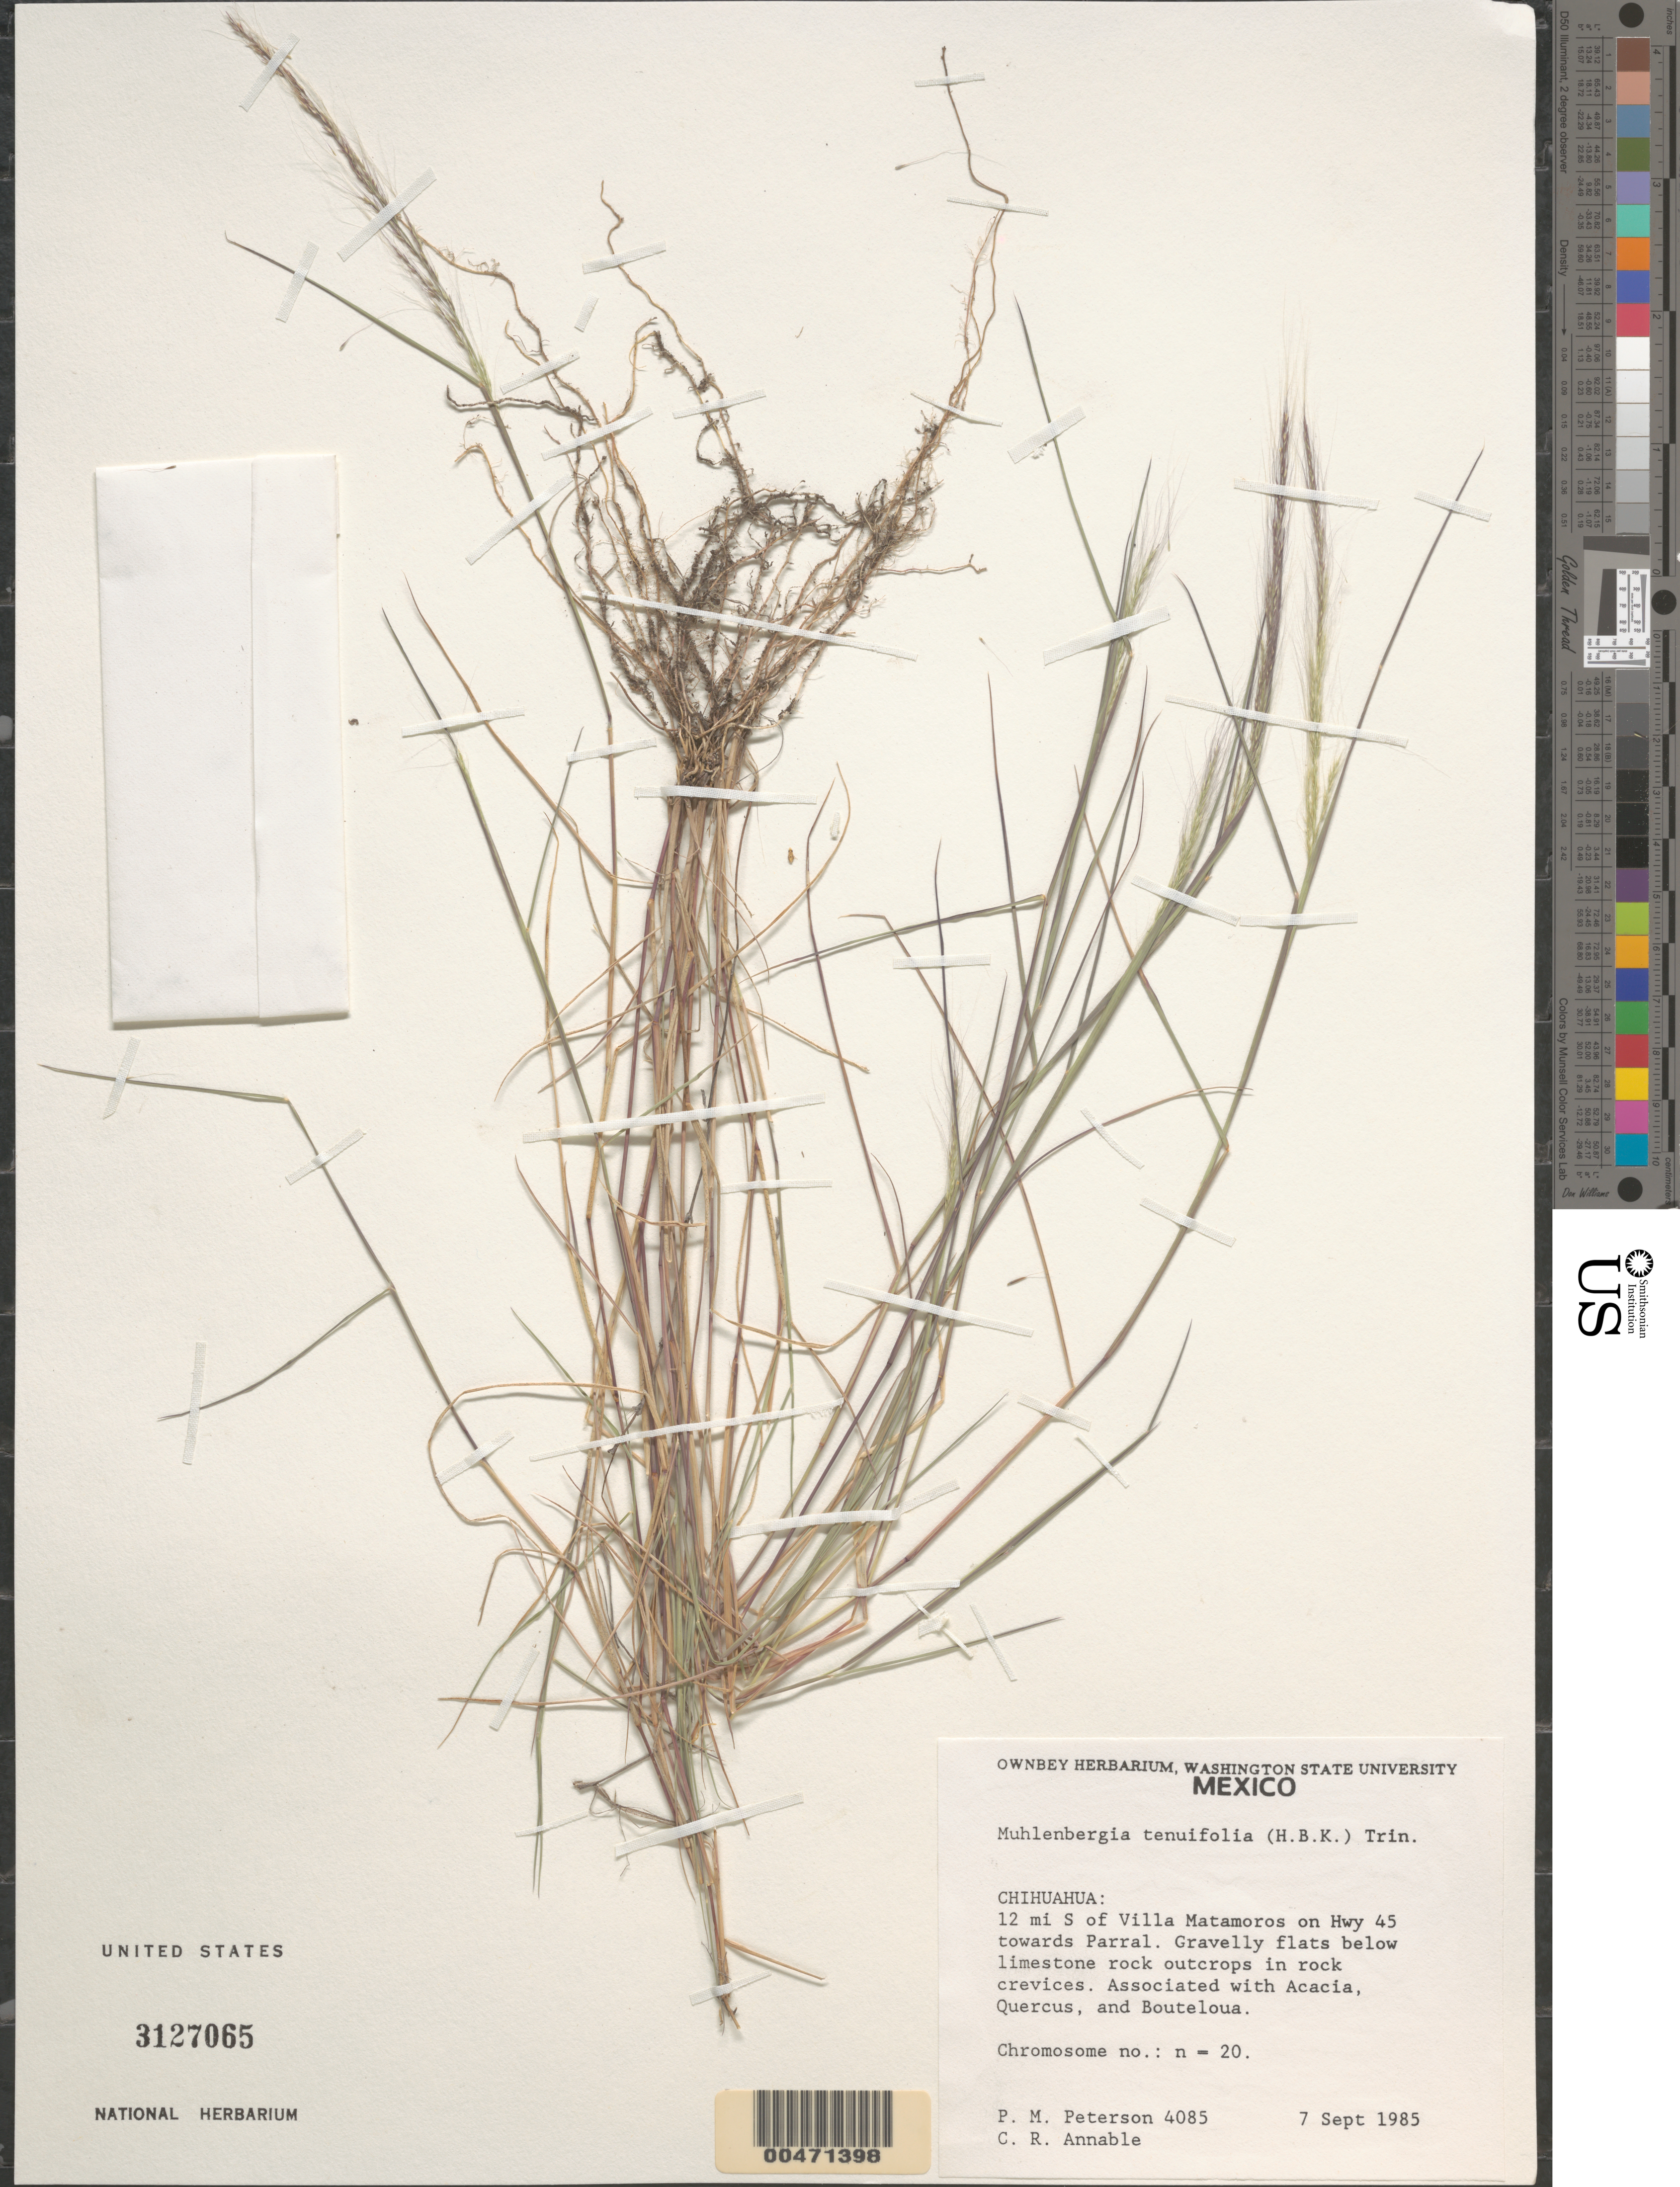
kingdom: Plantae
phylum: Tracheophyta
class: Liliopsida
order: Poales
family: Poaceae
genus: Muhlenbergia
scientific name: Muhlenbergia tenuifolia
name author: (Kunth) Kunth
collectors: P. M. Peterson & C. R. Annable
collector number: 04085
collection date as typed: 07 Sep 1985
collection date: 1985-09-07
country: Mexico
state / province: Chihuahua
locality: Sierra Madre Occidental, 12 miles S of Villa Matamoros on Hwy 45 towards Parral.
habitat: On rock crevices, gravelly flats below limestone rock outcrops, associated with Acacia, Quercus and Bouteloua.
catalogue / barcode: US 3127065